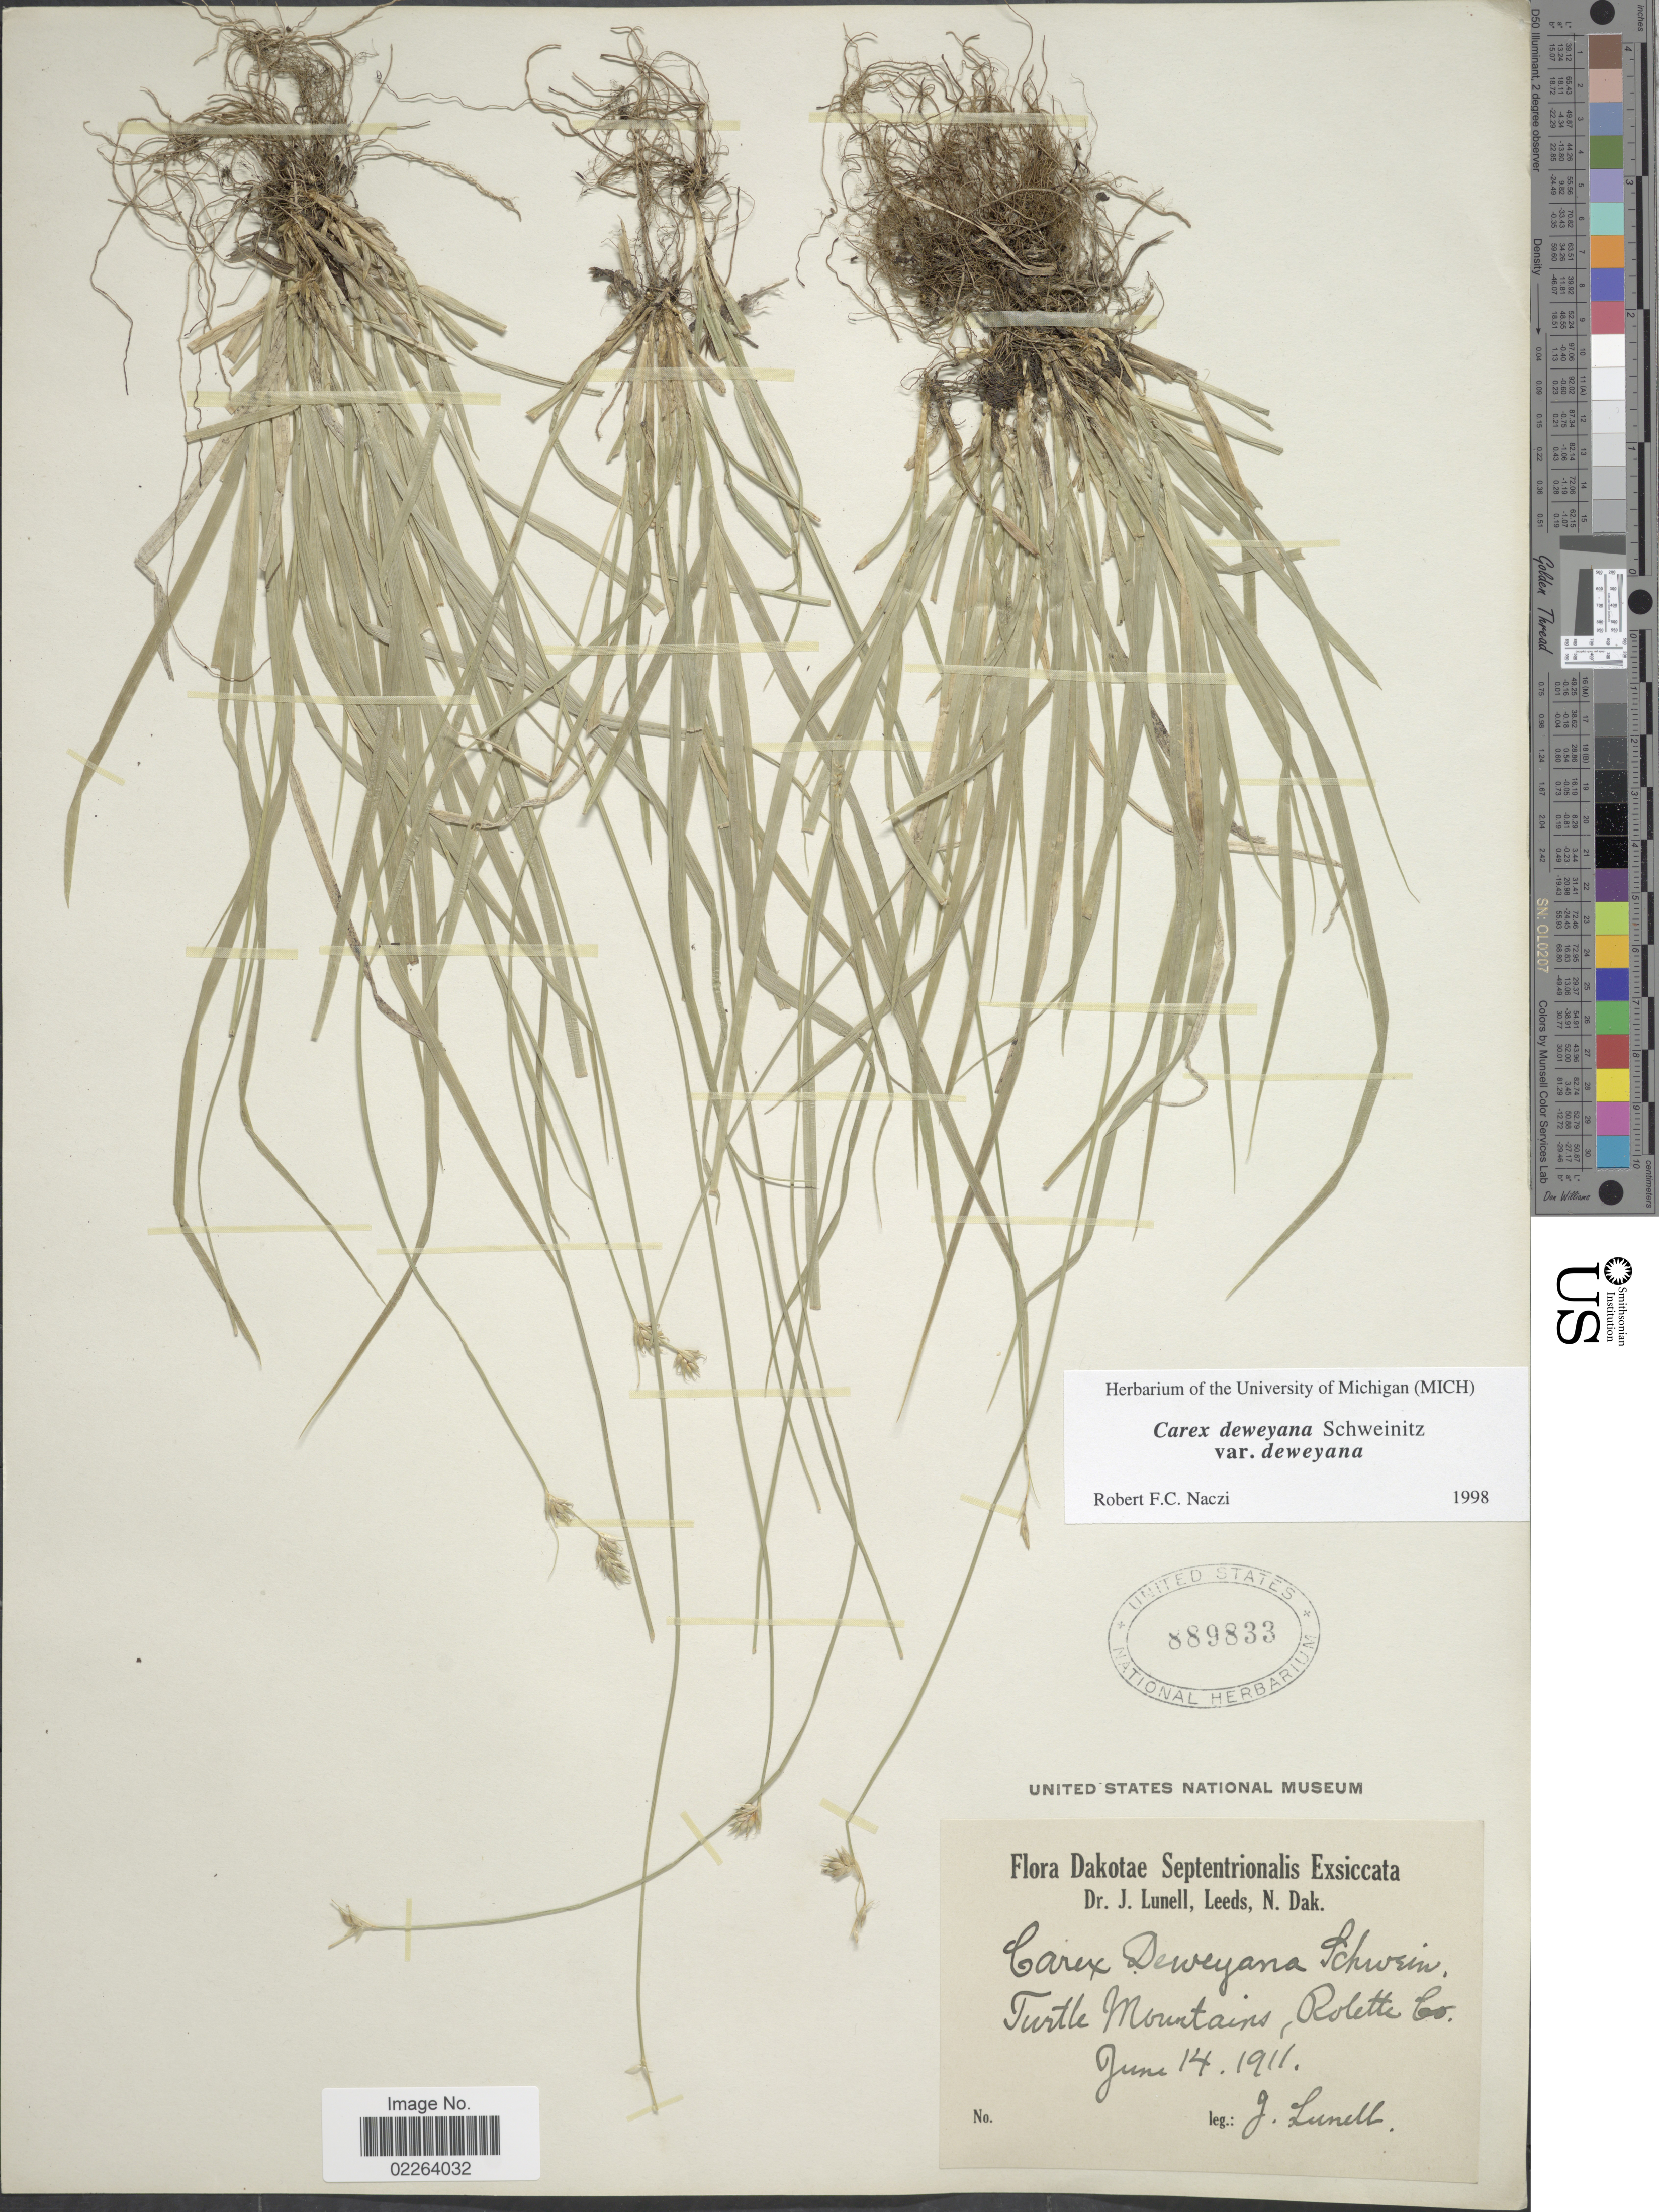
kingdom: Plantae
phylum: Tracheophyta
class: Liliopsida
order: Poales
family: Cyperaceae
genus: Carex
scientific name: Carex deweyana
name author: Schwein.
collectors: J. Lunell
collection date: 1911-06-14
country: United States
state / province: North Dakota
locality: Turtle Mountains, Rolette Co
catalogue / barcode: US 889833